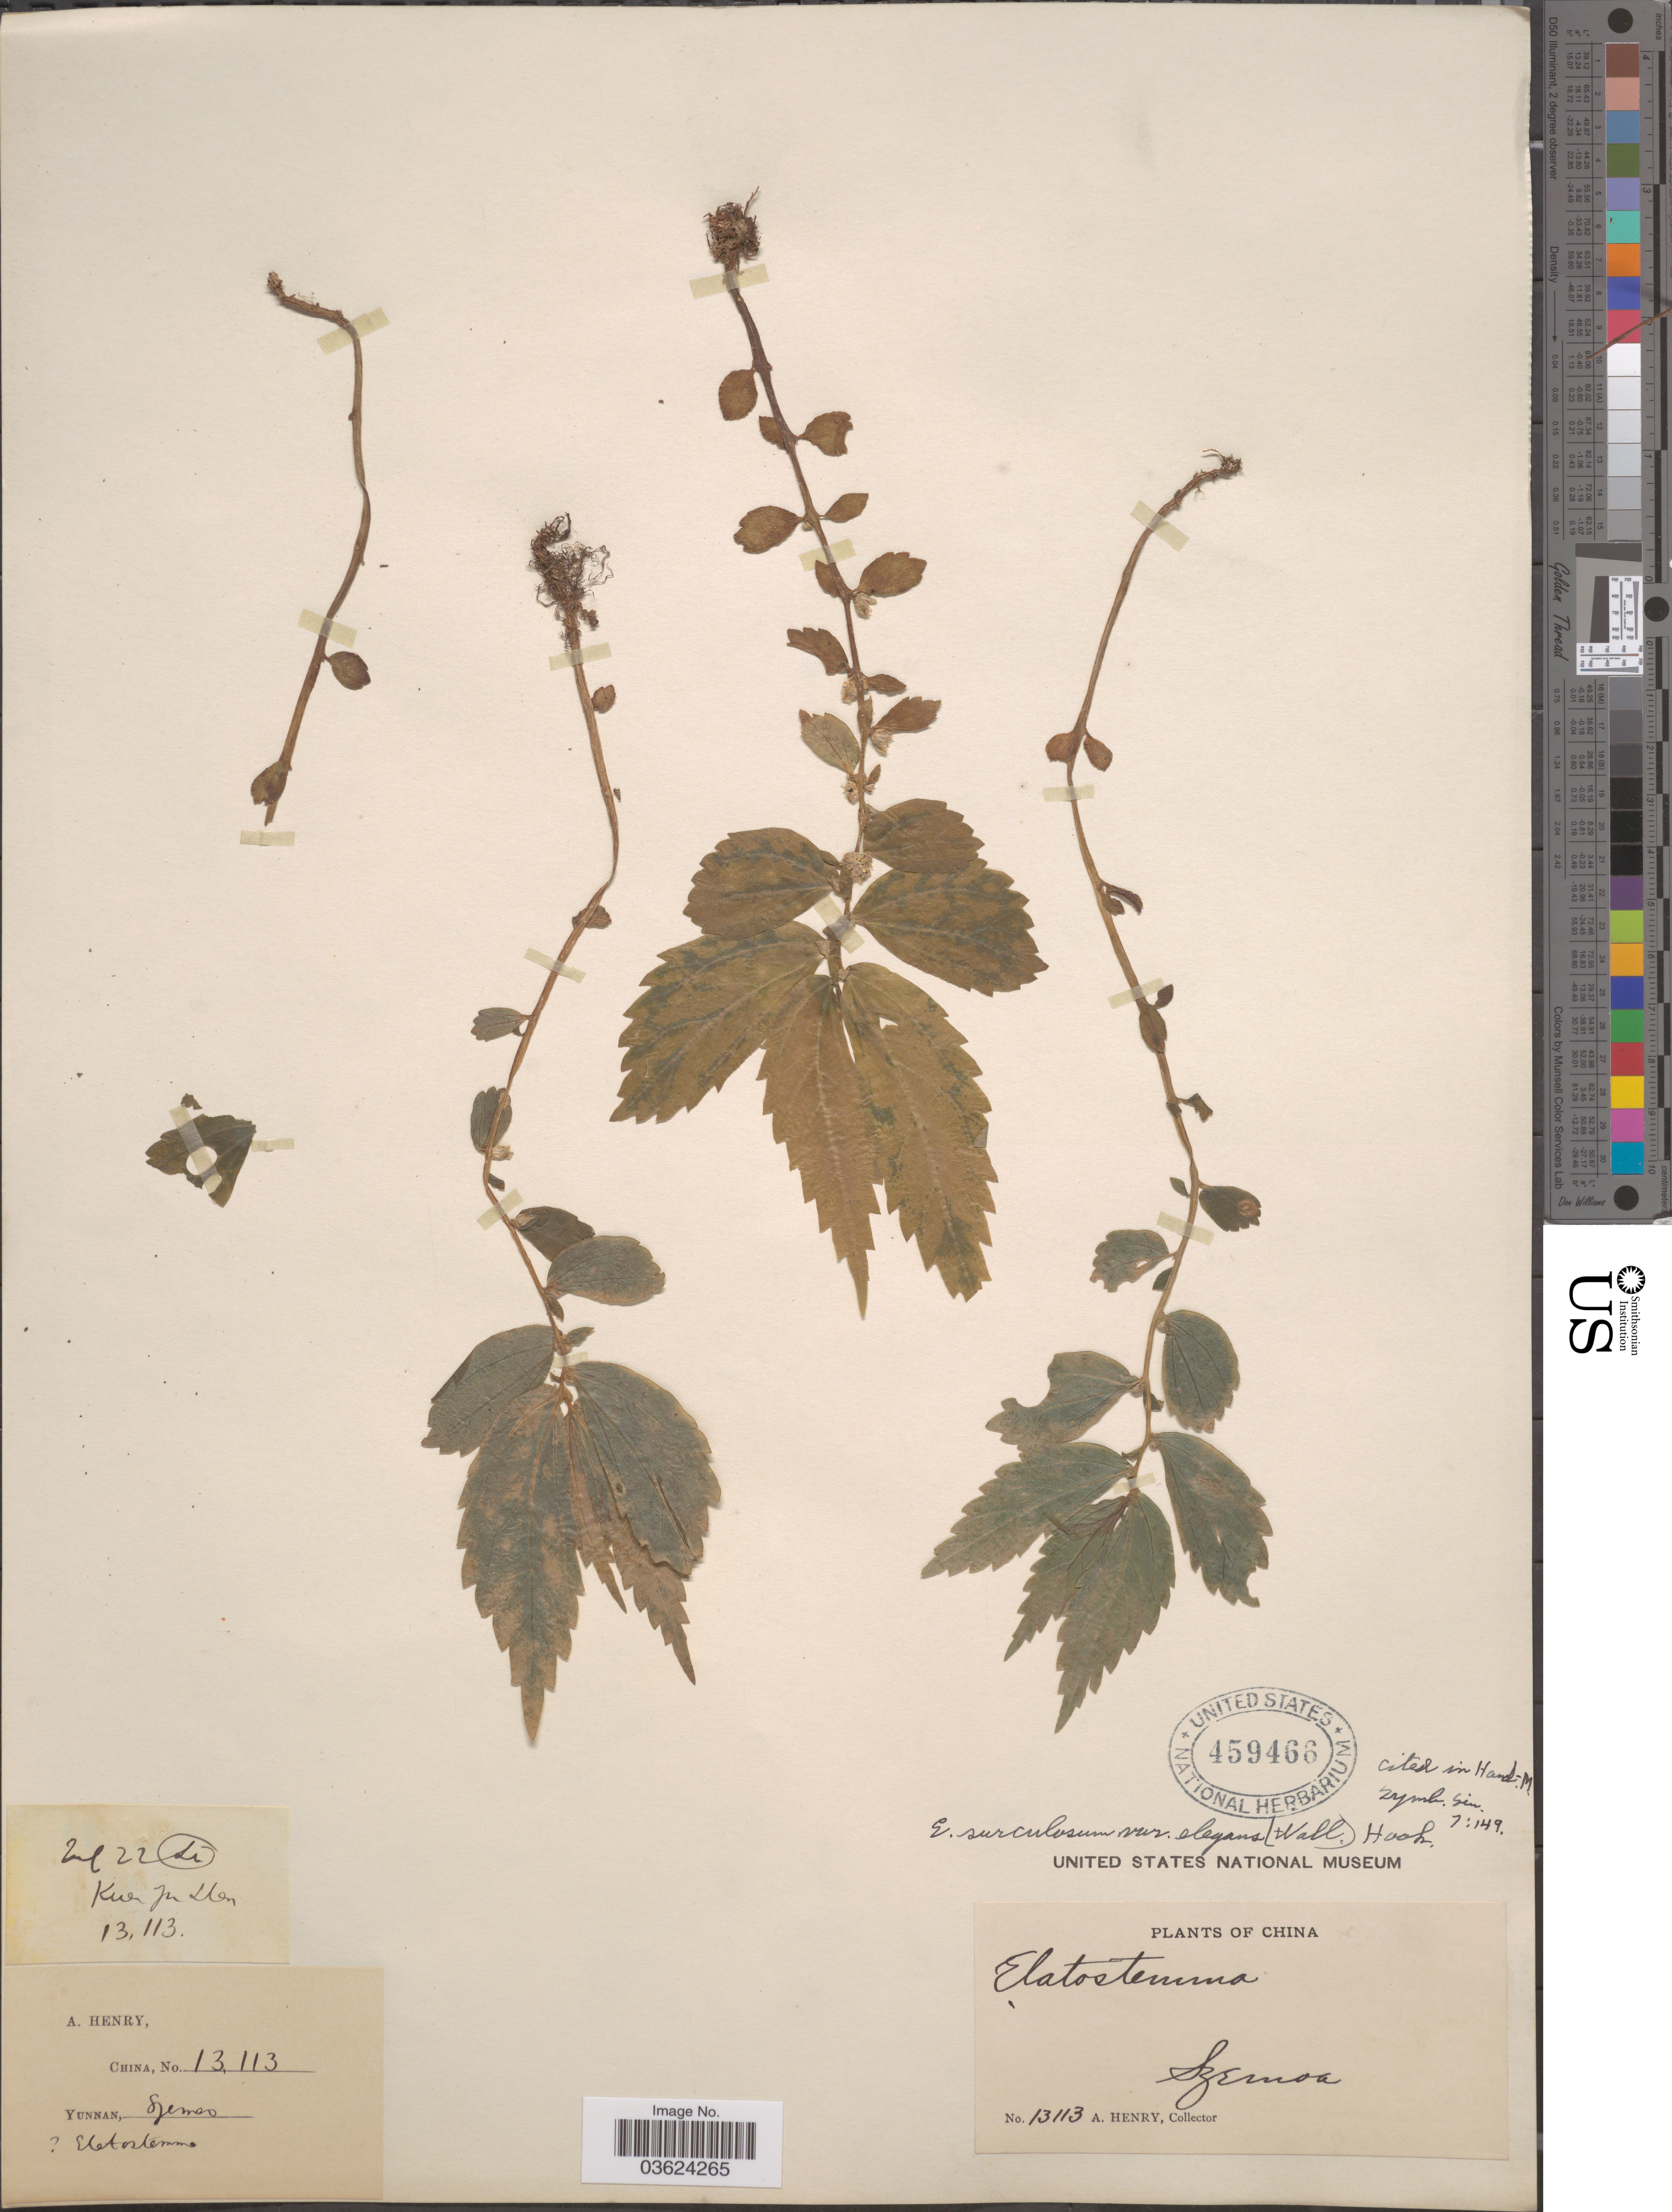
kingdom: Plantae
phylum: Tracheophyta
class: Magnoliopsida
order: Rosales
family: Urticaceae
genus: Elatostema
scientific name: Elatostema surculosum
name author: Wight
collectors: A. Henry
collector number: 13113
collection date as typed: Transcribed d/m/y: /7/22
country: China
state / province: Yunnan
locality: Szemoa.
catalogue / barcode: US 459466